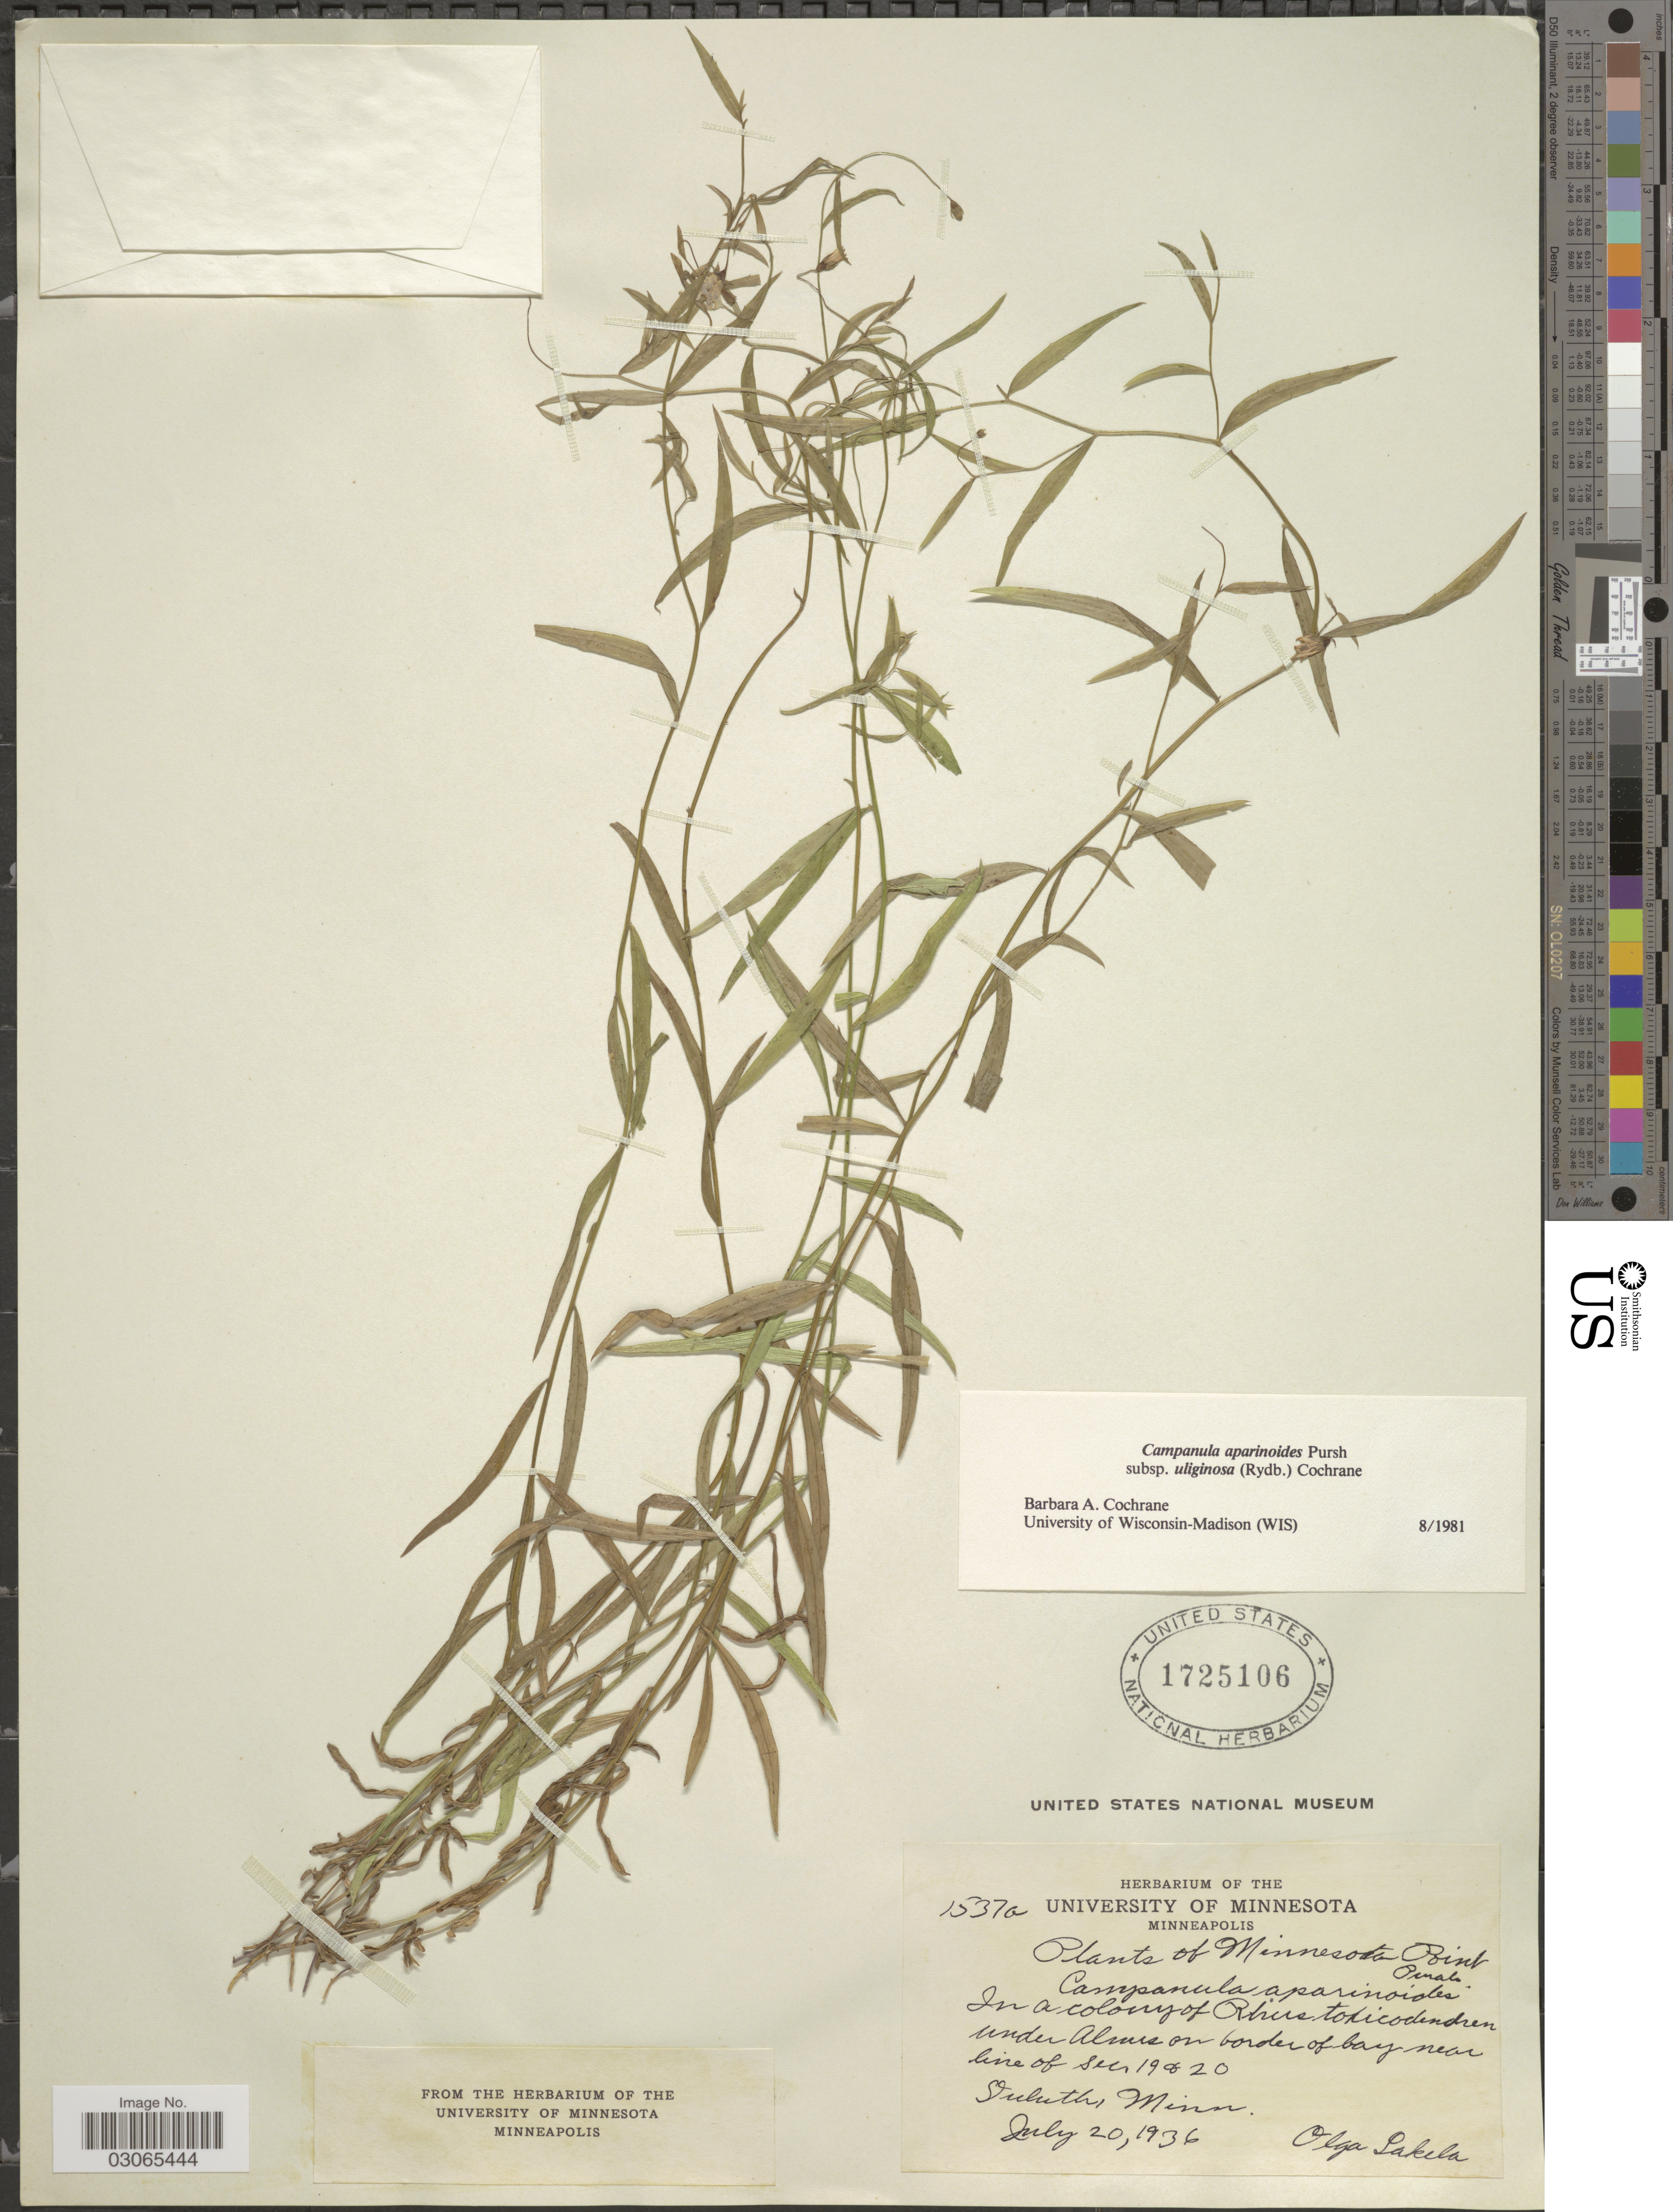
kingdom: Plantae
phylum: Tracheophyta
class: Magnoliopsida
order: Asterales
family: Campanulaceae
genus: Campanula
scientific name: Campanula aparinoides var. uliginosa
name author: (Rydb.) Gleason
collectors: O. K. Lakela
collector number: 1537a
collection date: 1936-07-20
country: United States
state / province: Minnesota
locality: In a colony of Rhus toxicodendron under Alnus on border of bay near line of Sec. 19 & 20. Duluth.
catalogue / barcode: US 1725106